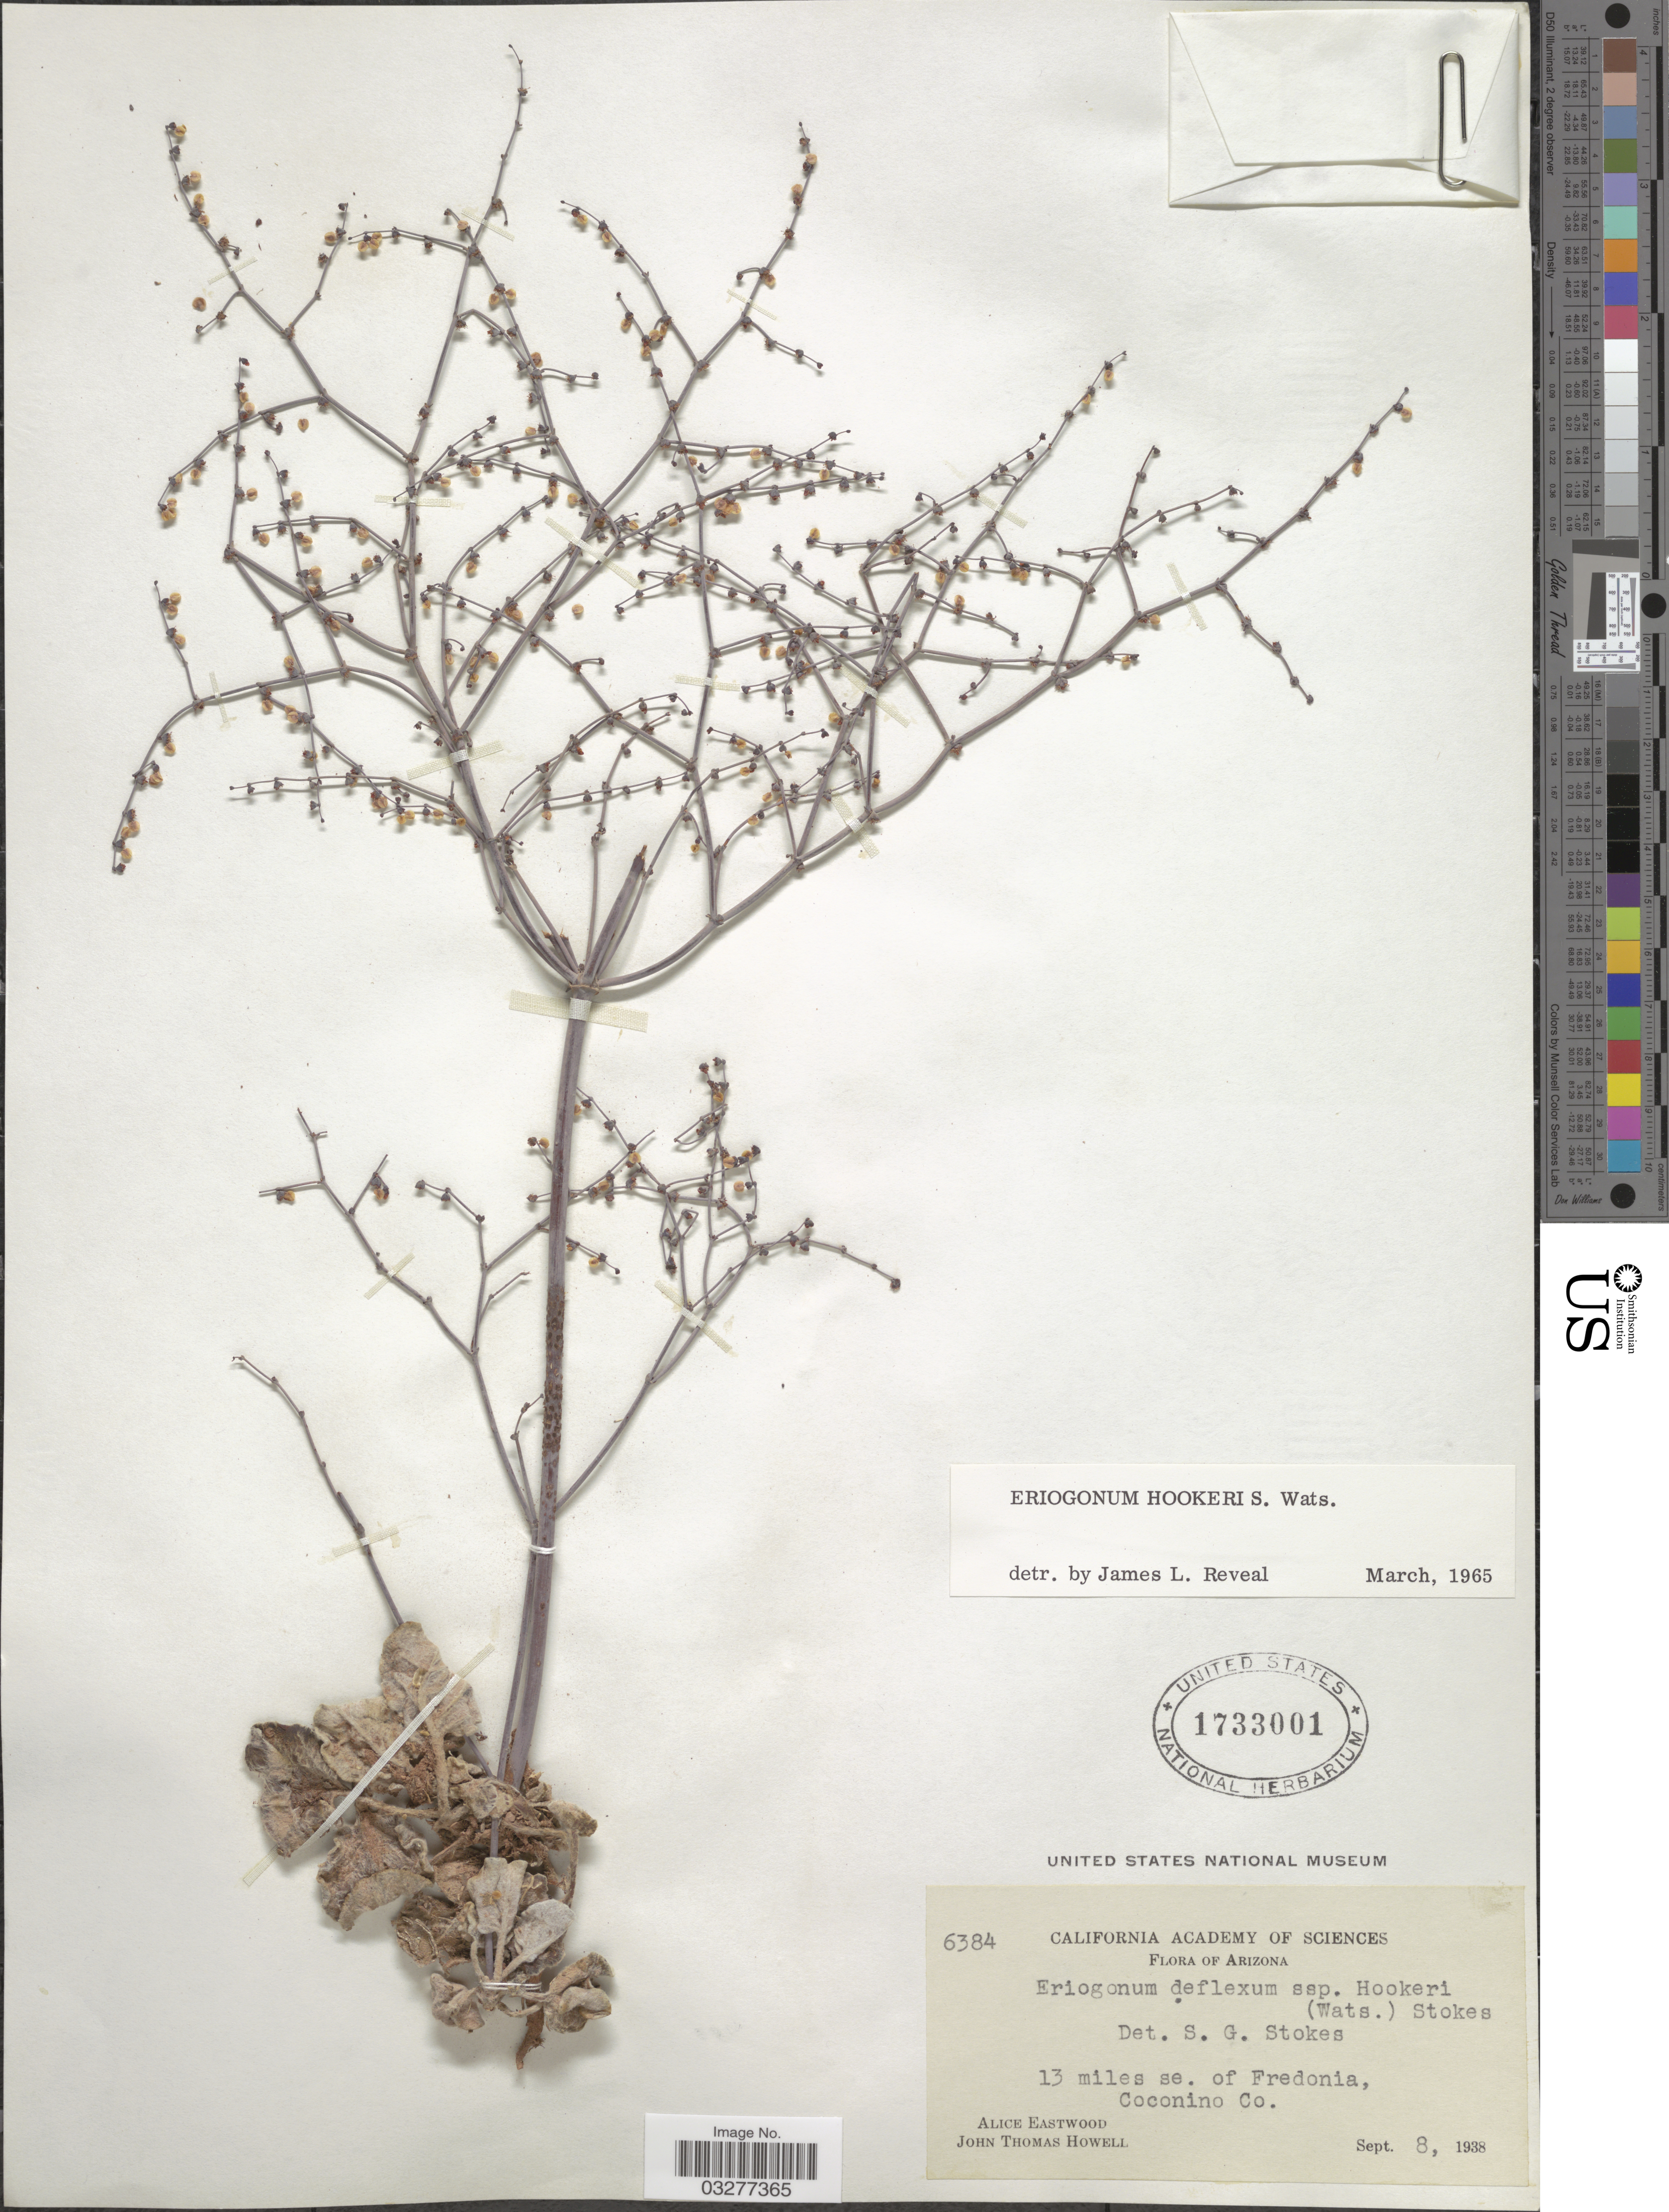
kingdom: Plantae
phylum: Tracheophyta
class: Magnoliopsida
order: Caryophyllales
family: Polygonaceae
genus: Eriogonum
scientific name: Eriogonum hookeri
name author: S. Watson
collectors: A. Eastwood & J. T. Howell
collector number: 6384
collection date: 1938-09-08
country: United States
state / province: Arizona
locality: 13 miles se. of Fredonia, Coconino Co.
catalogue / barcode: US 1733001